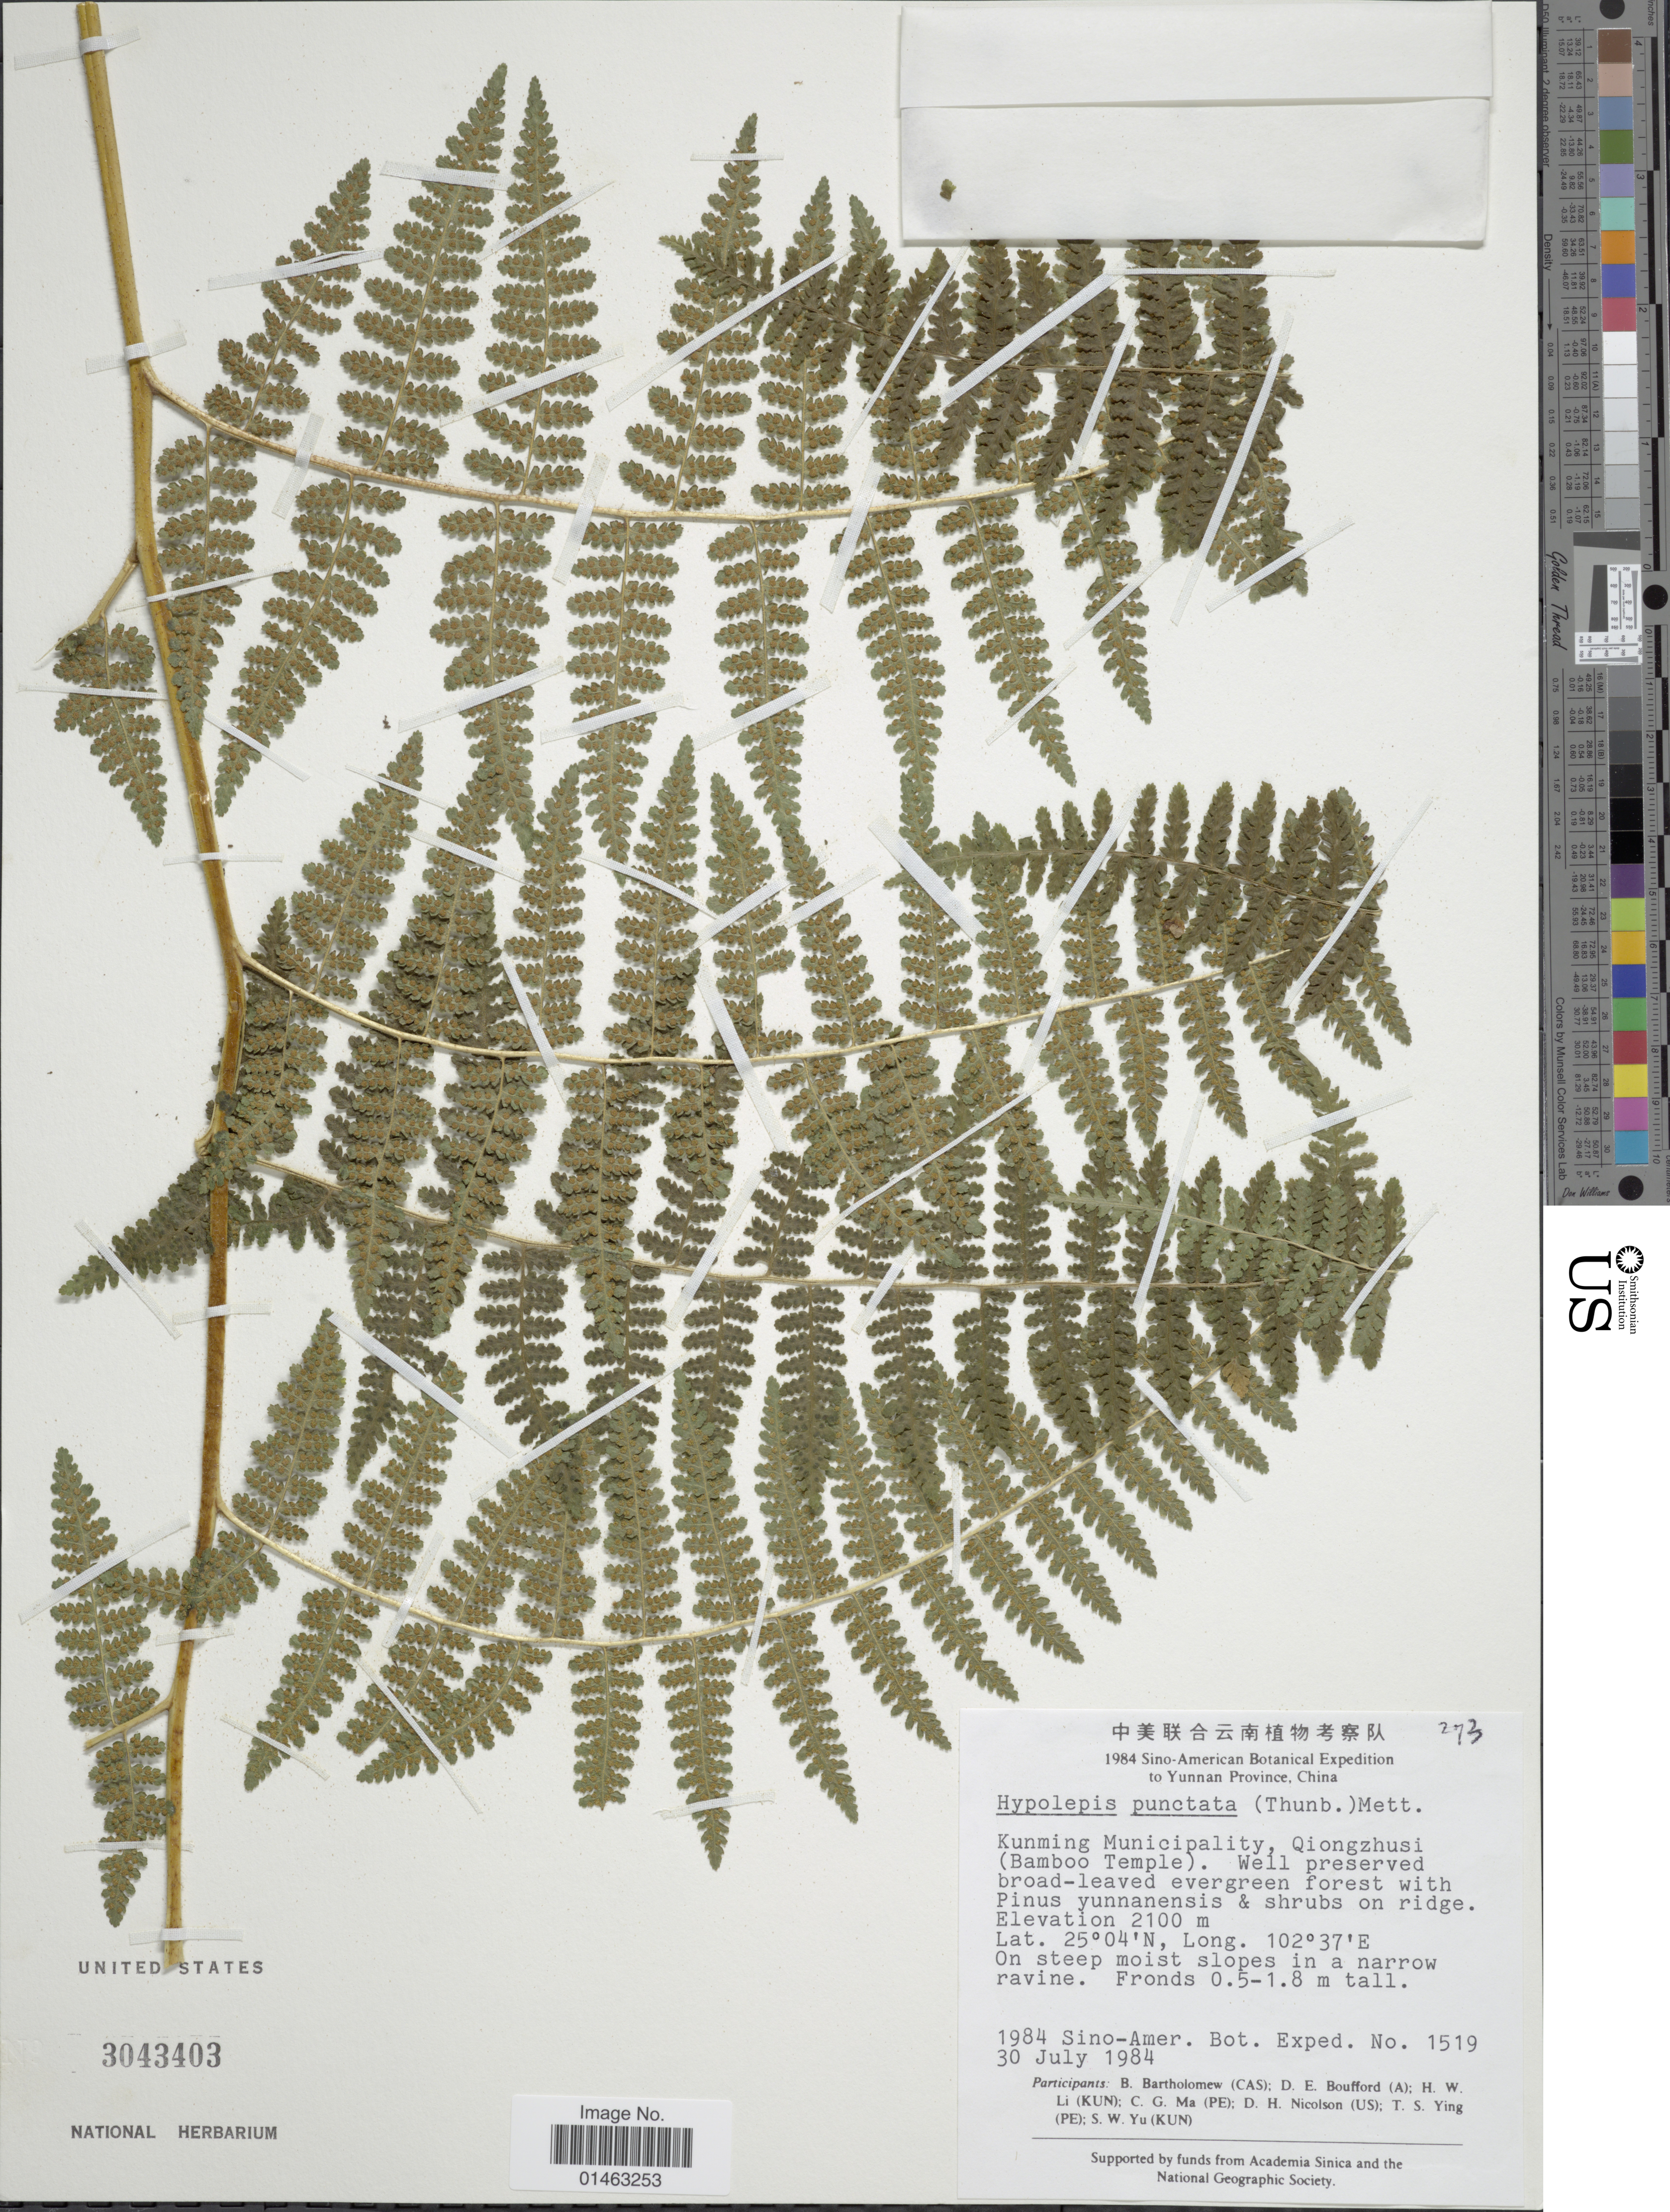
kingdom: Plantae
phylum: Tracheophyta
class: Polypodiopsida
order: Polypodiales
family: Dennstaedtiaceae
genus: Hypolepis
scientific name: Hypolepis punctata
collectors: B. Bartholomew, D. E. Boufford, H. W. Li, C. Ma & et al.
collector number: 1519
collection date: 1984-07-30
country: China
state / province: Yunnan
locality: Yunnan Province. Kunming Municipality, Qiongzhusi (Bamboo Temple).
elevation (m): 2100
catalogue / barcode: US 3043403